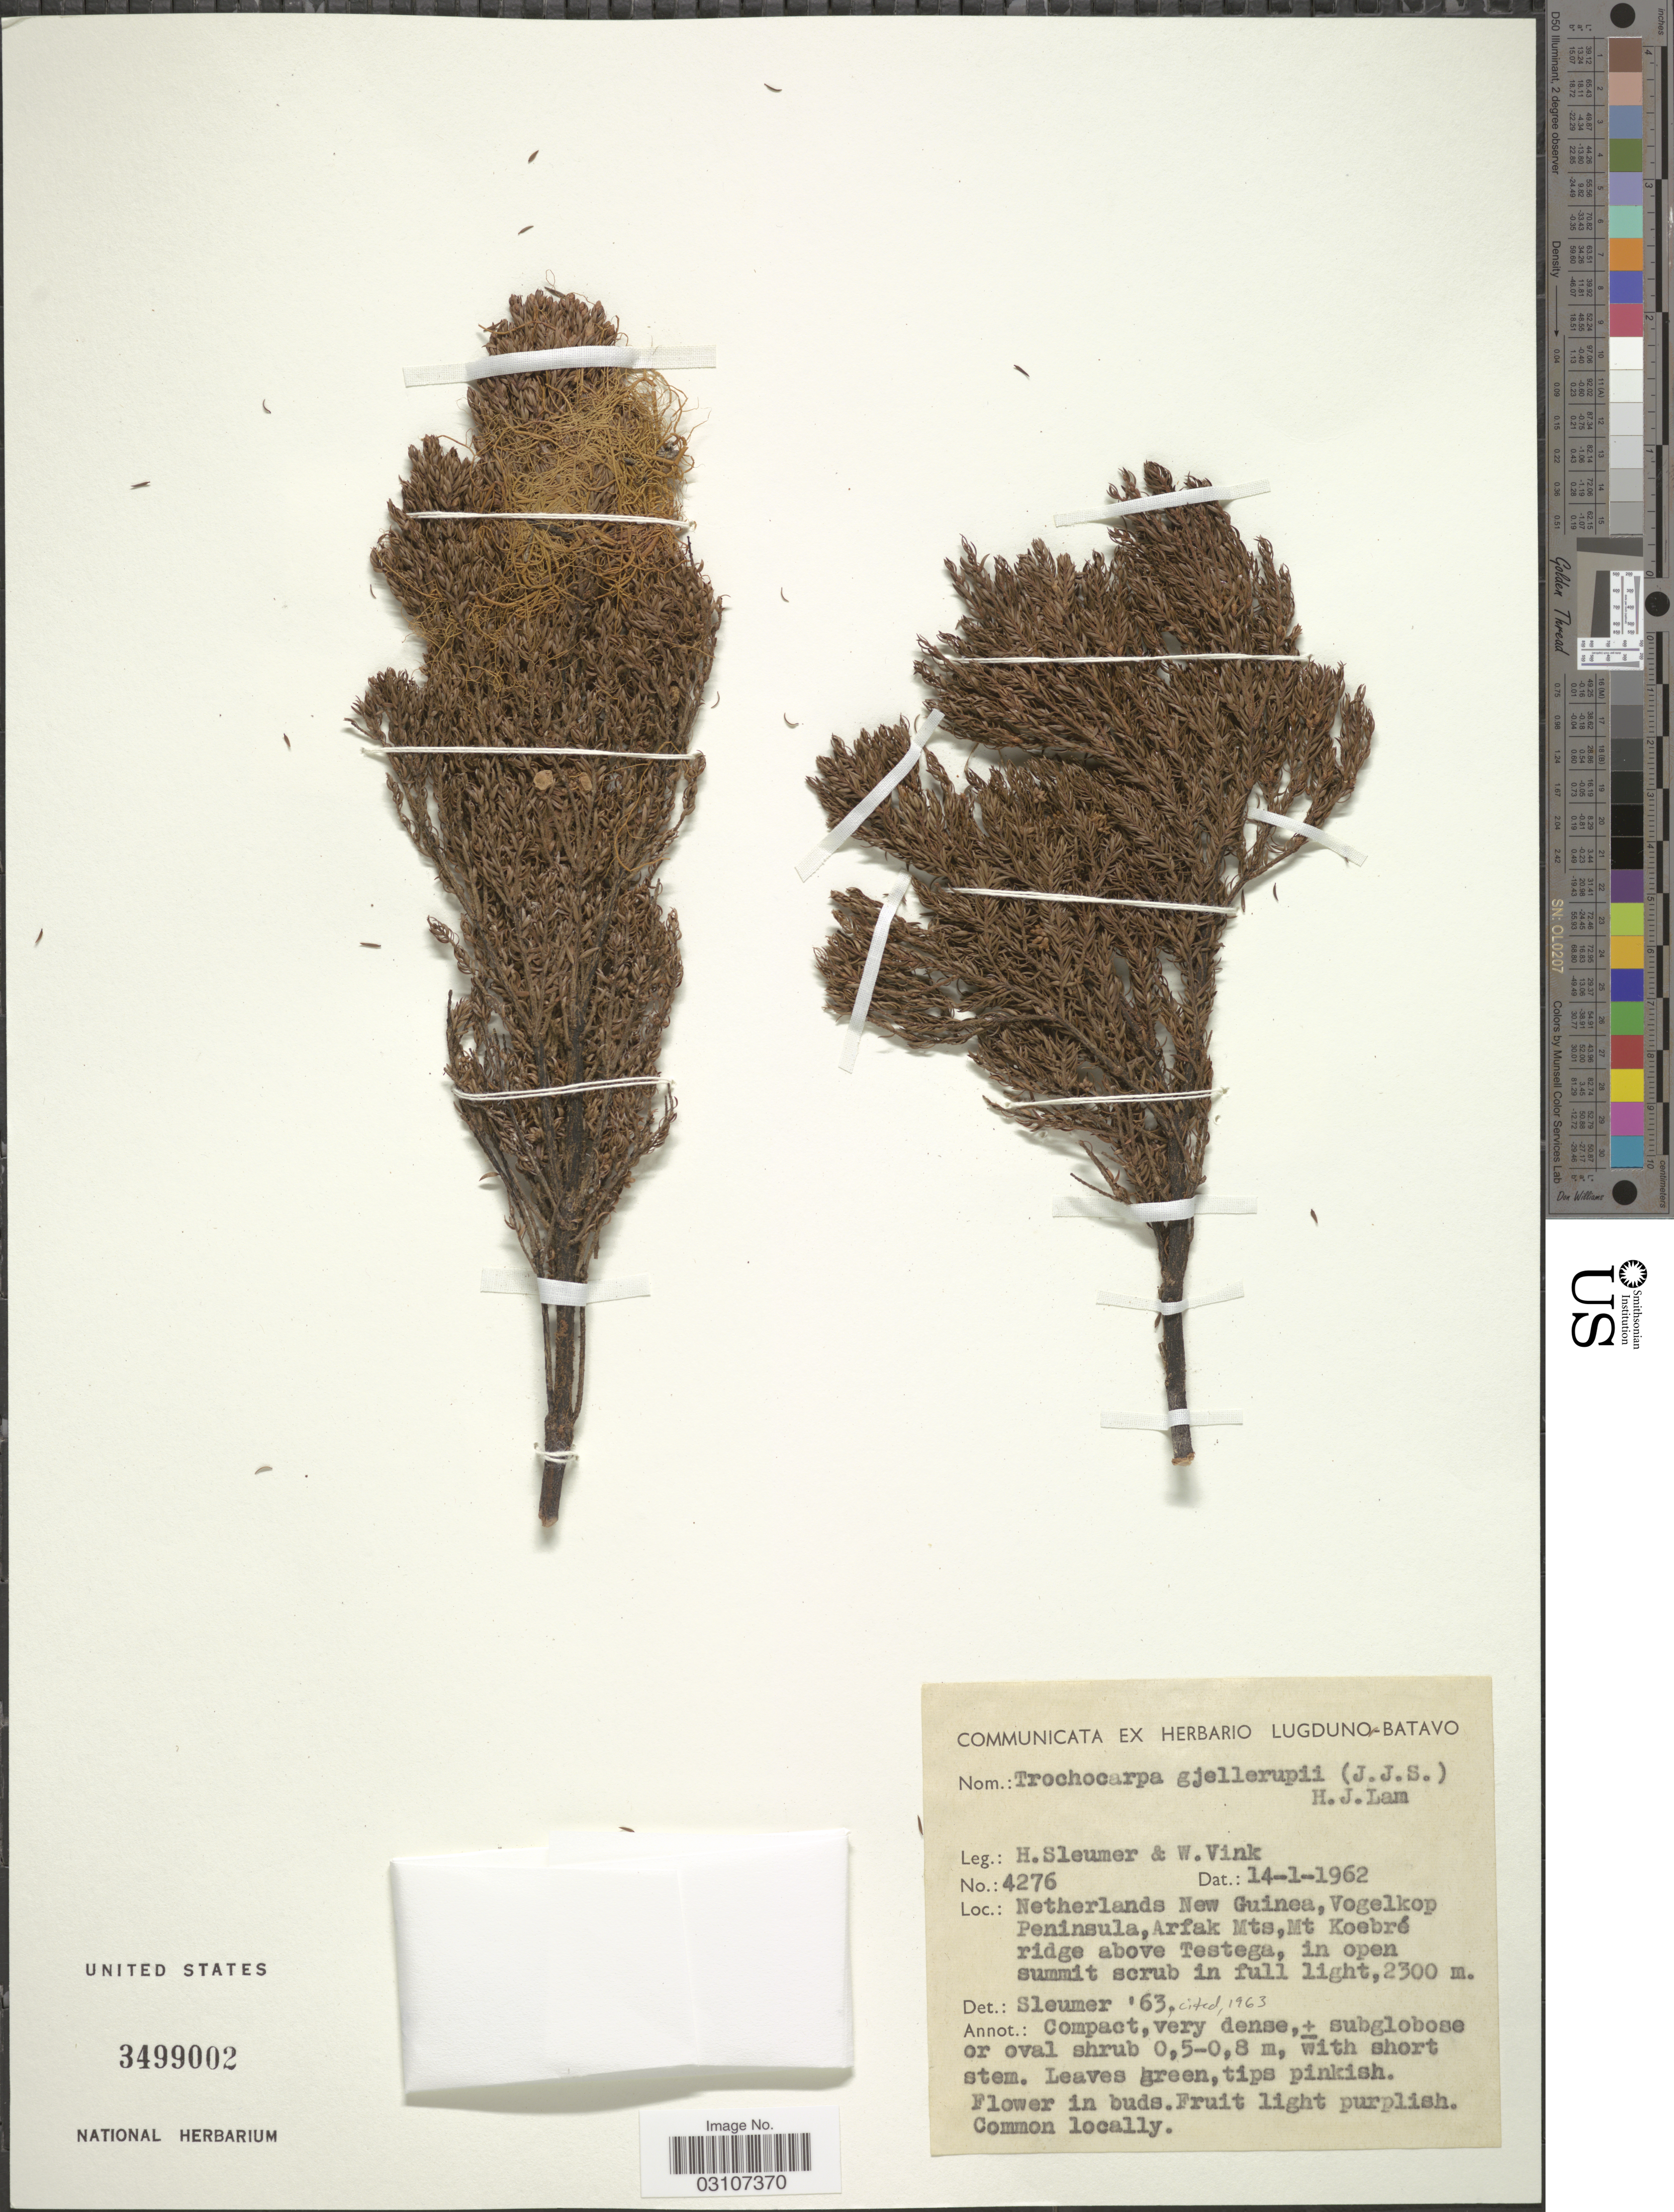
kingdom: Plantae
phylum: Tracheophyta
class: Magnoliopsida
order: Ericales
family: Ericaceae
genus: Trochocarpa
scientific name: Trochocarpa gjellerupii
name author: (J.J. Sm.) H.J. Lam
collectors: H. O. Sleumer & W. Vink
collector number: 4276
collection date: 1962-01-14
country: Indonesia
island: New Guinea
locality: Netherlands New Guinea, Vogelkop Peninsula, Arfak Mts, Mt Koebré ridge above Testega.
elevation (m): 2300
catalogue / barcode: US 3499002